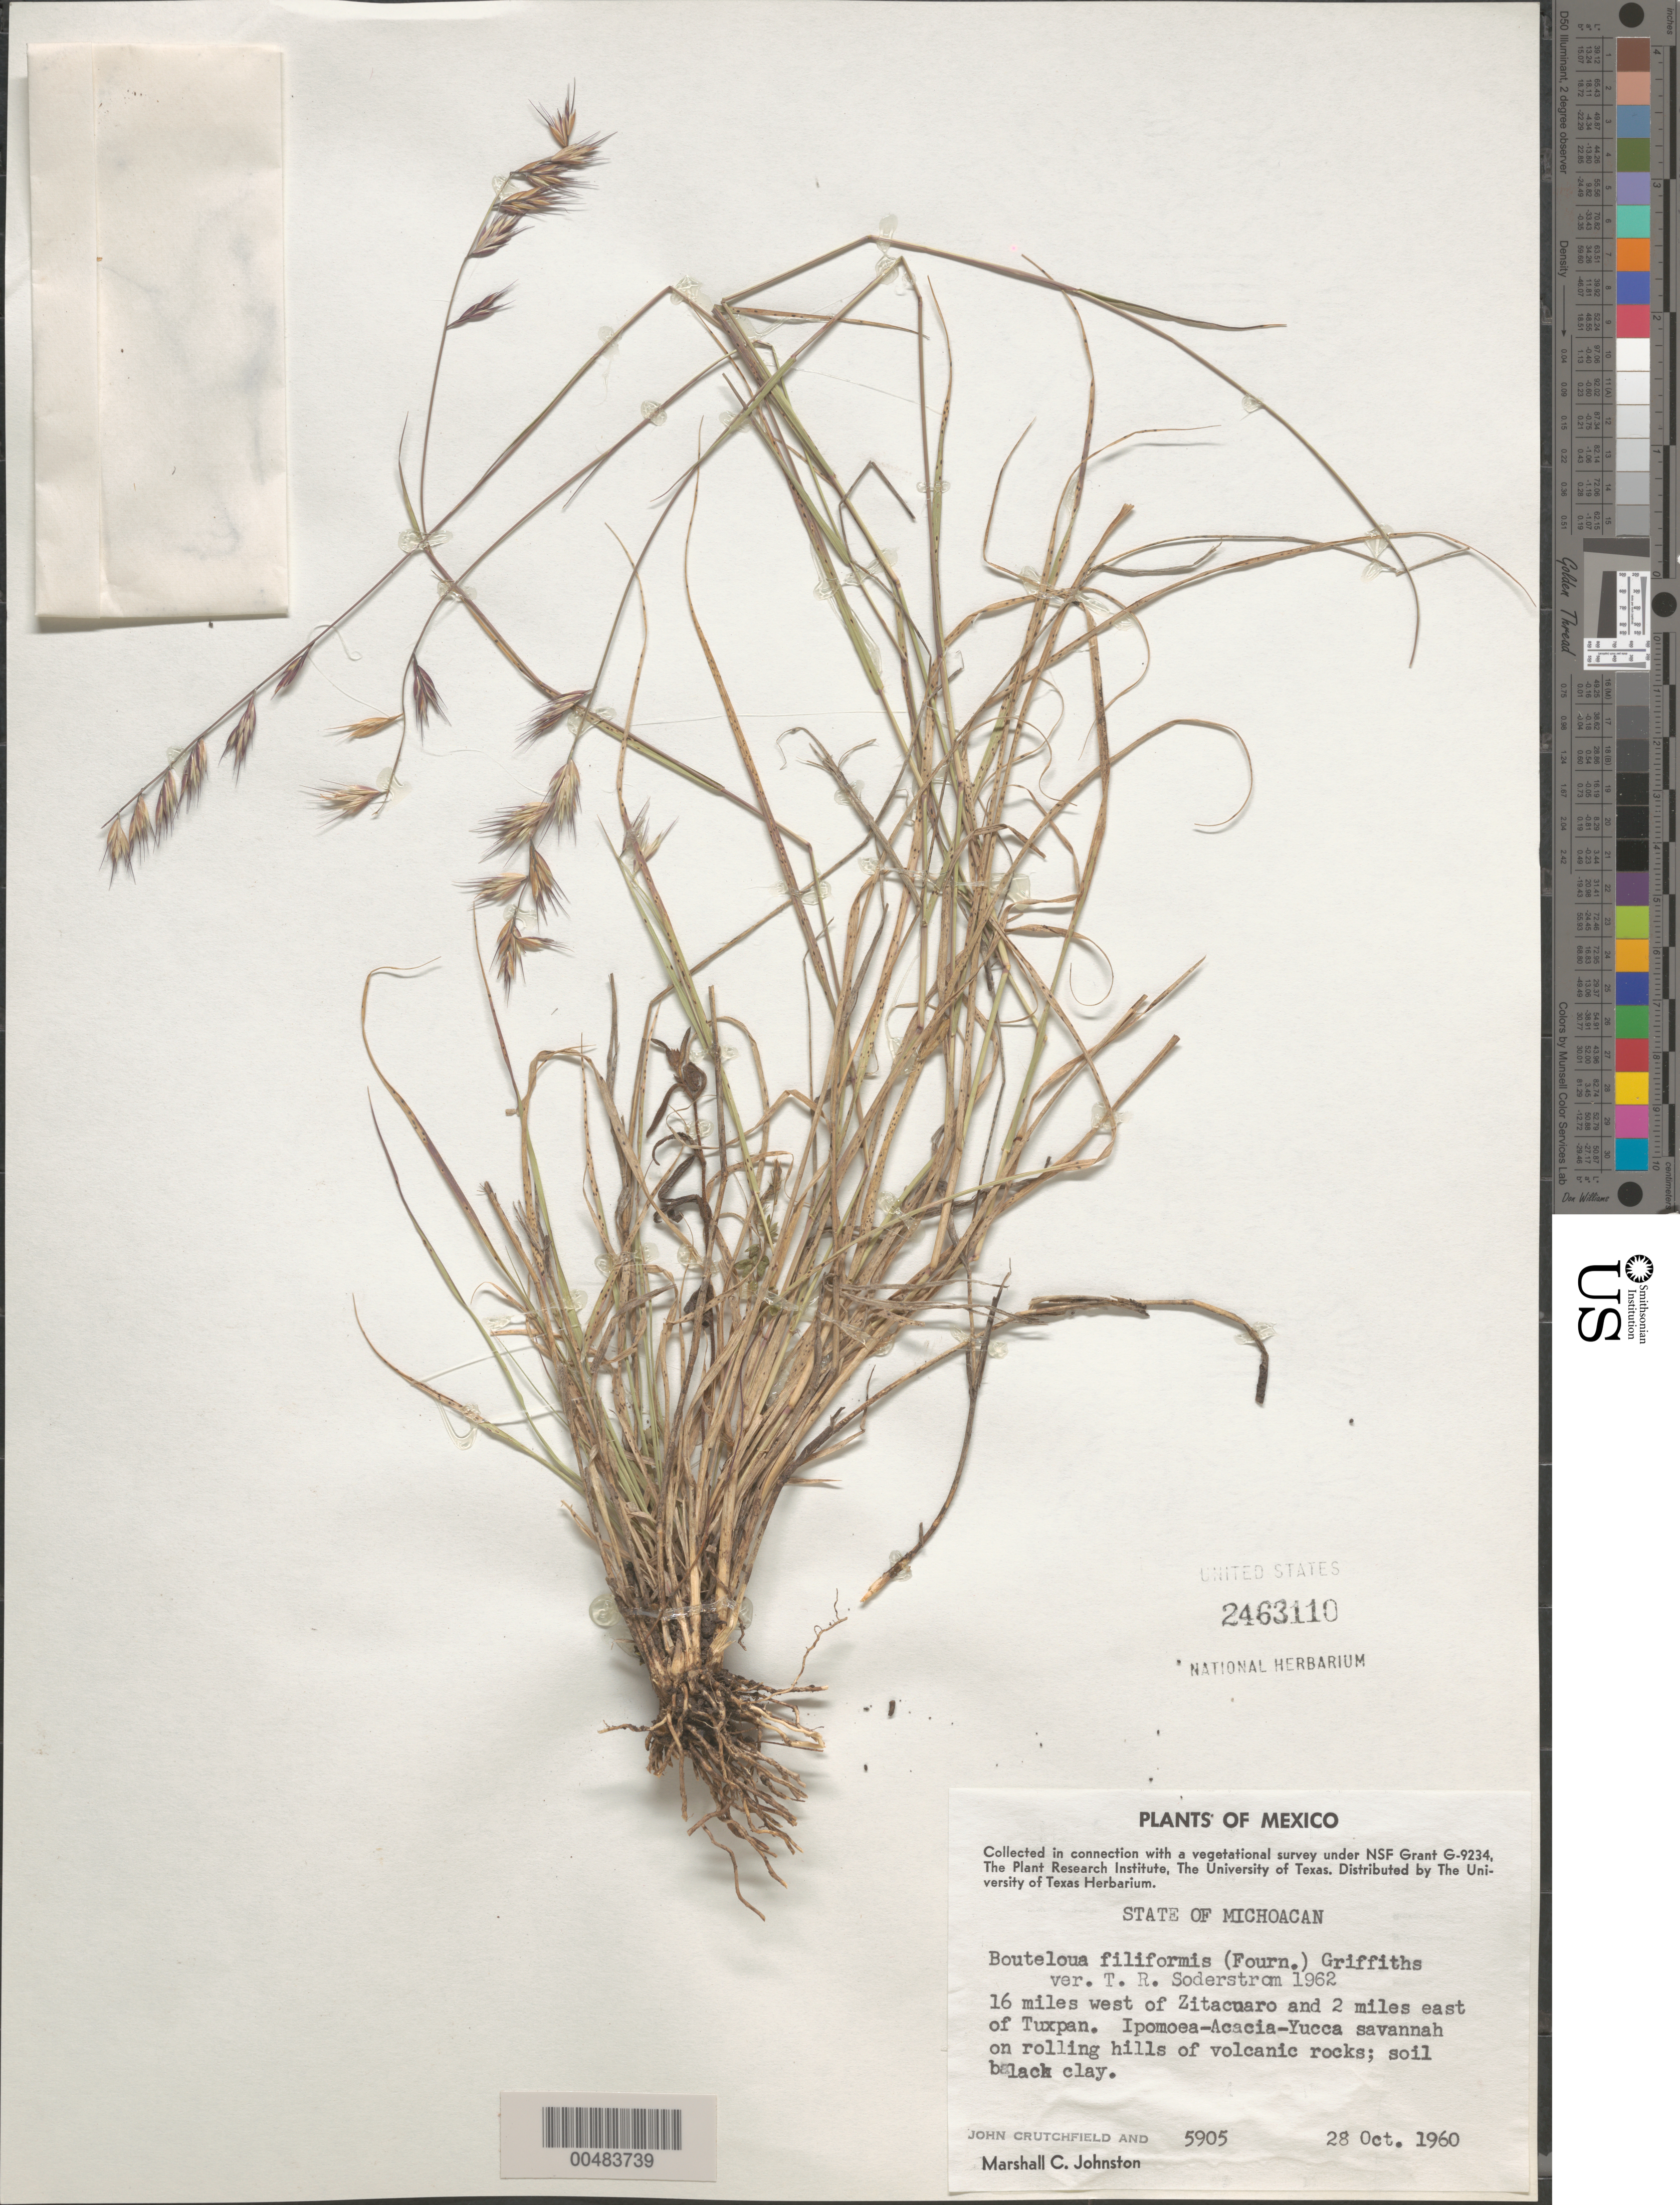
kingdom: Plantae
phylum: Tracheophyta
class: Liliopsida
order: Poales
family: Poaceae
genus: Bouteloua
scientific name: Bouteloua repens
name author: (Kunth) Scribn. & Merr.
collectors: J. Crutchfield & M. Johnston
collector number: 5905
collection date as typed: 28 Oct 1960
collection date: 1960-10-28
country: Mexico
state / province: Michoacán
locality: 16 mi W of Zitacuaro & 2 mi E of Tuxpan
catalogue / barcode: US 2463110